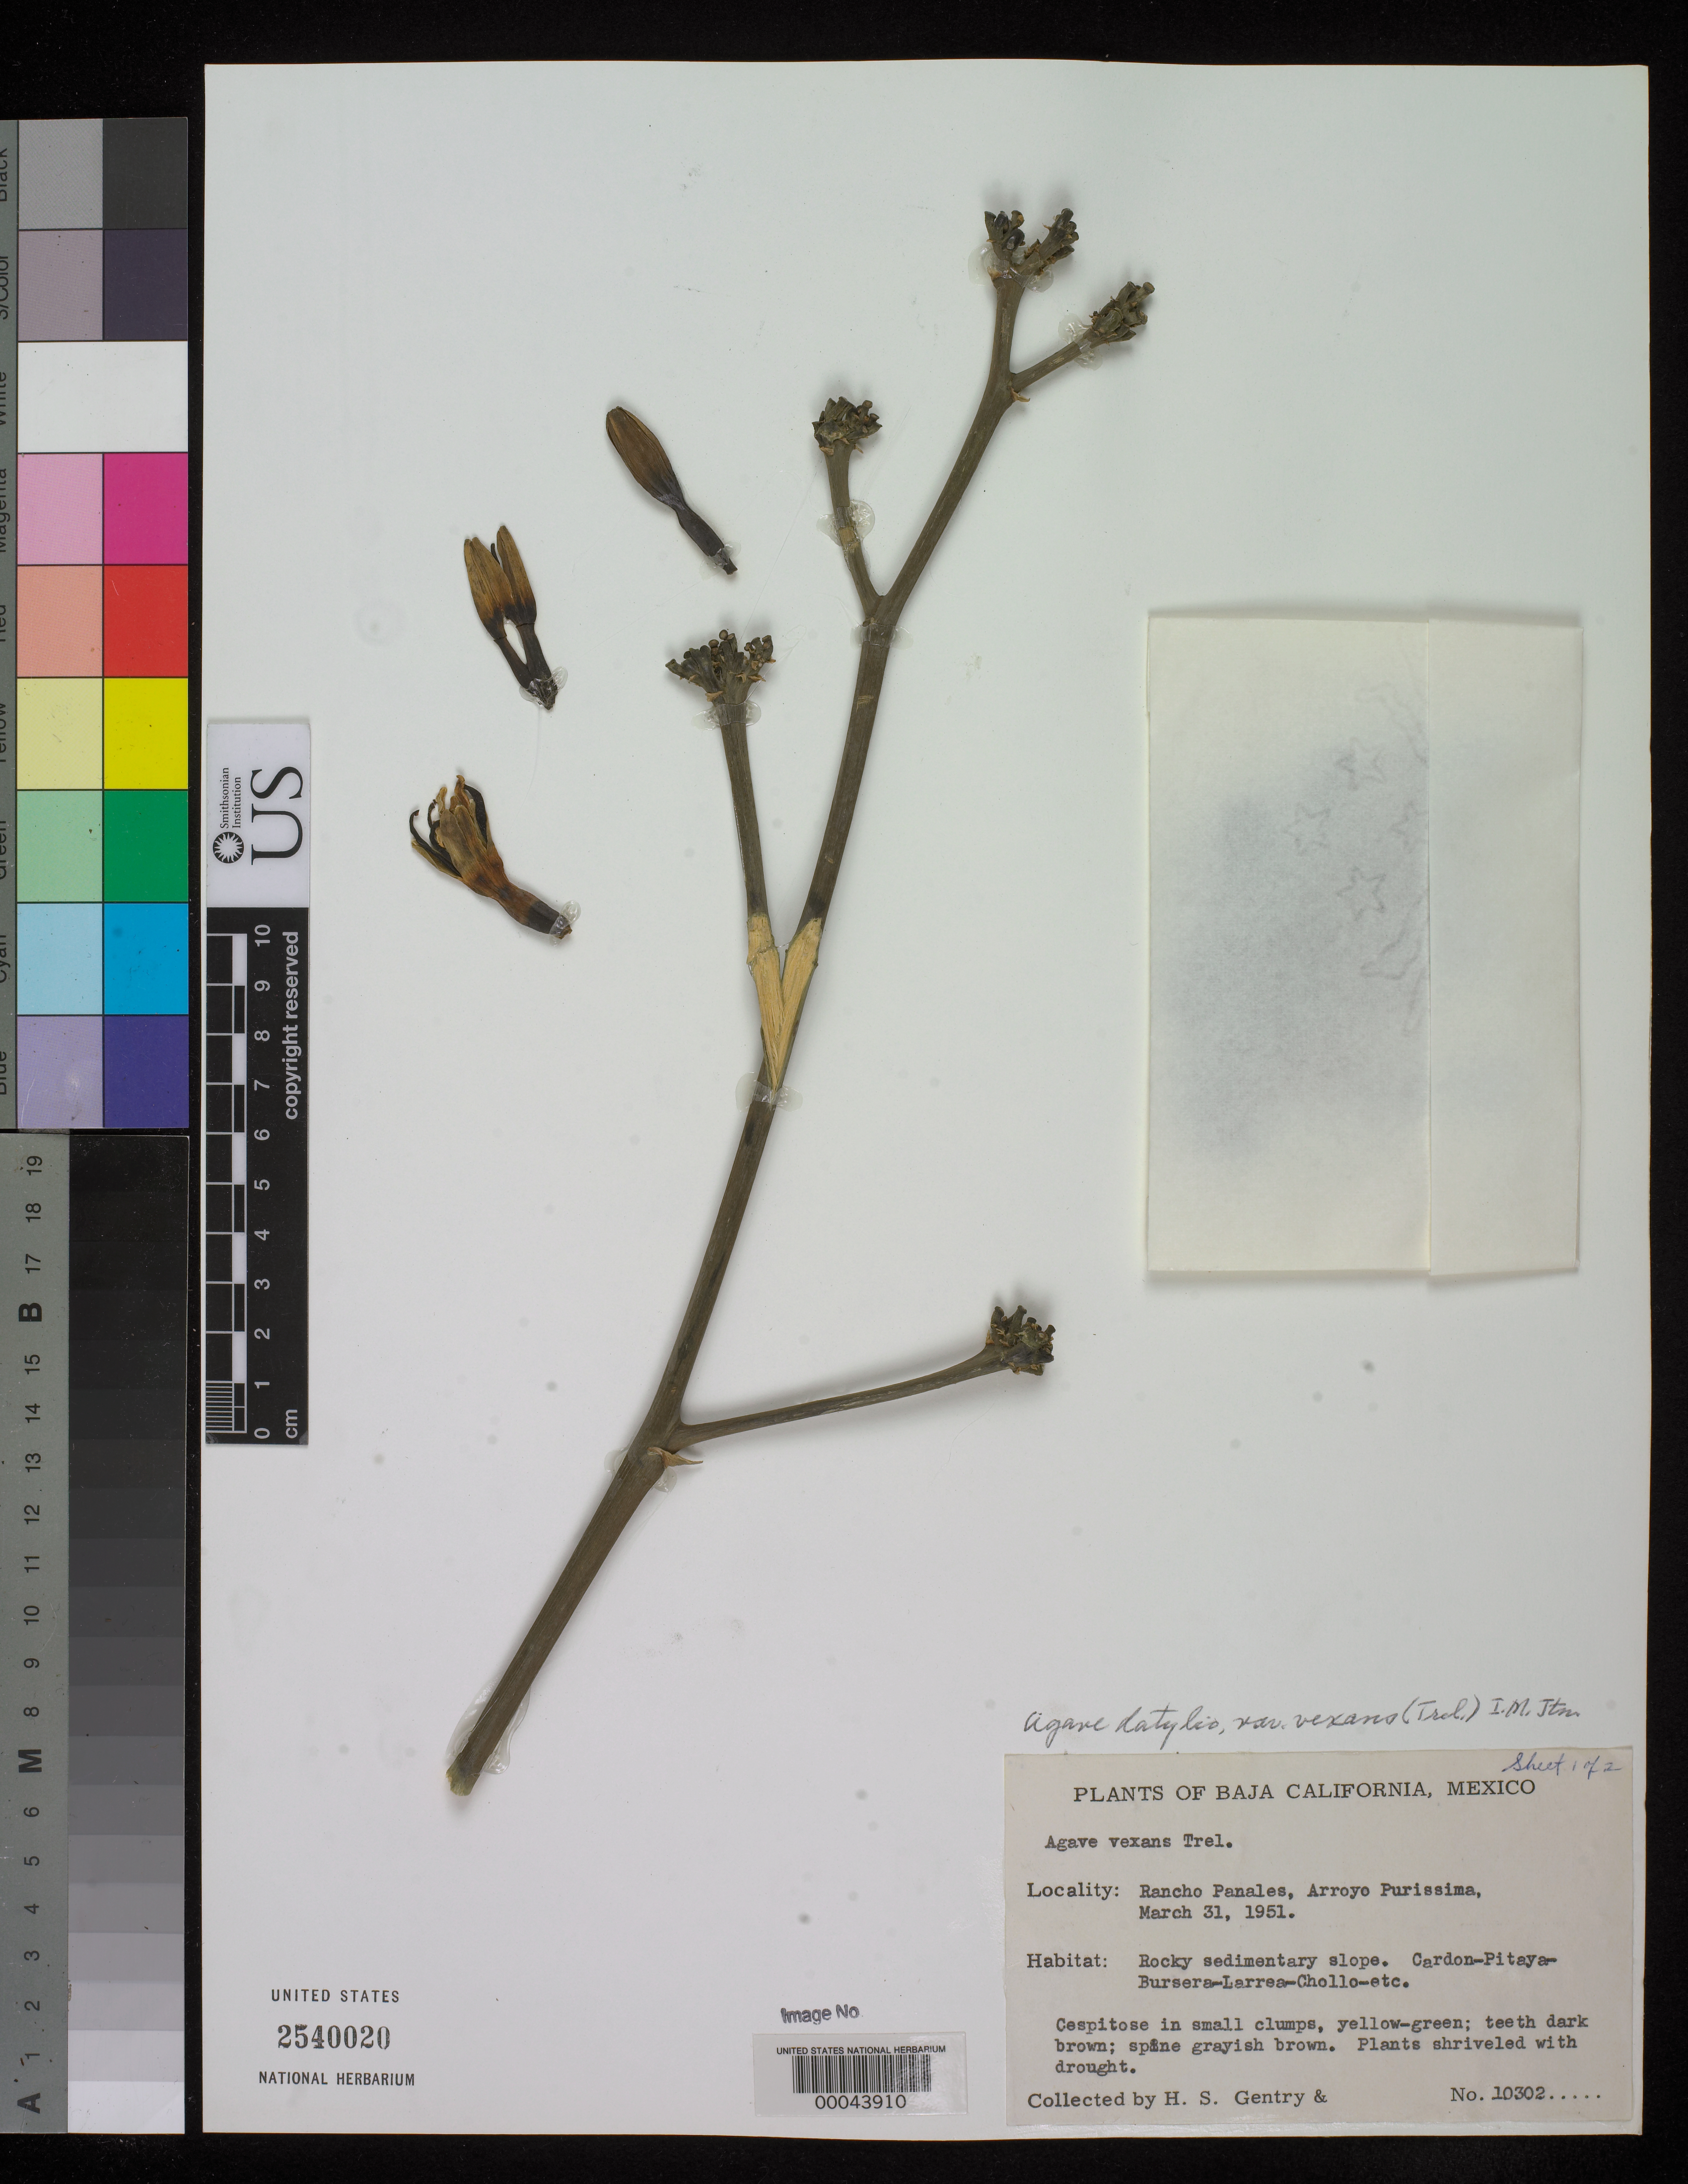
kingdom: Plantae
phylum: Tracheophyta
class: Liliopsida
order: Asparagales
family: Asparagaceae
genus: Agave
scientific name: Agave datylio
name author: F.A.C. Weber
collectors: H. S. Gentry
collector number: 10302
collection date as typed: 31 Mar 1951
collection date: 1951-03-31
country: Mexico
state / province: Baja California Sur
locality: Rancho Panales, Arroyo Purissima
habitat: Rocky sedimentary slope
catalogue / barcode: US 2540020